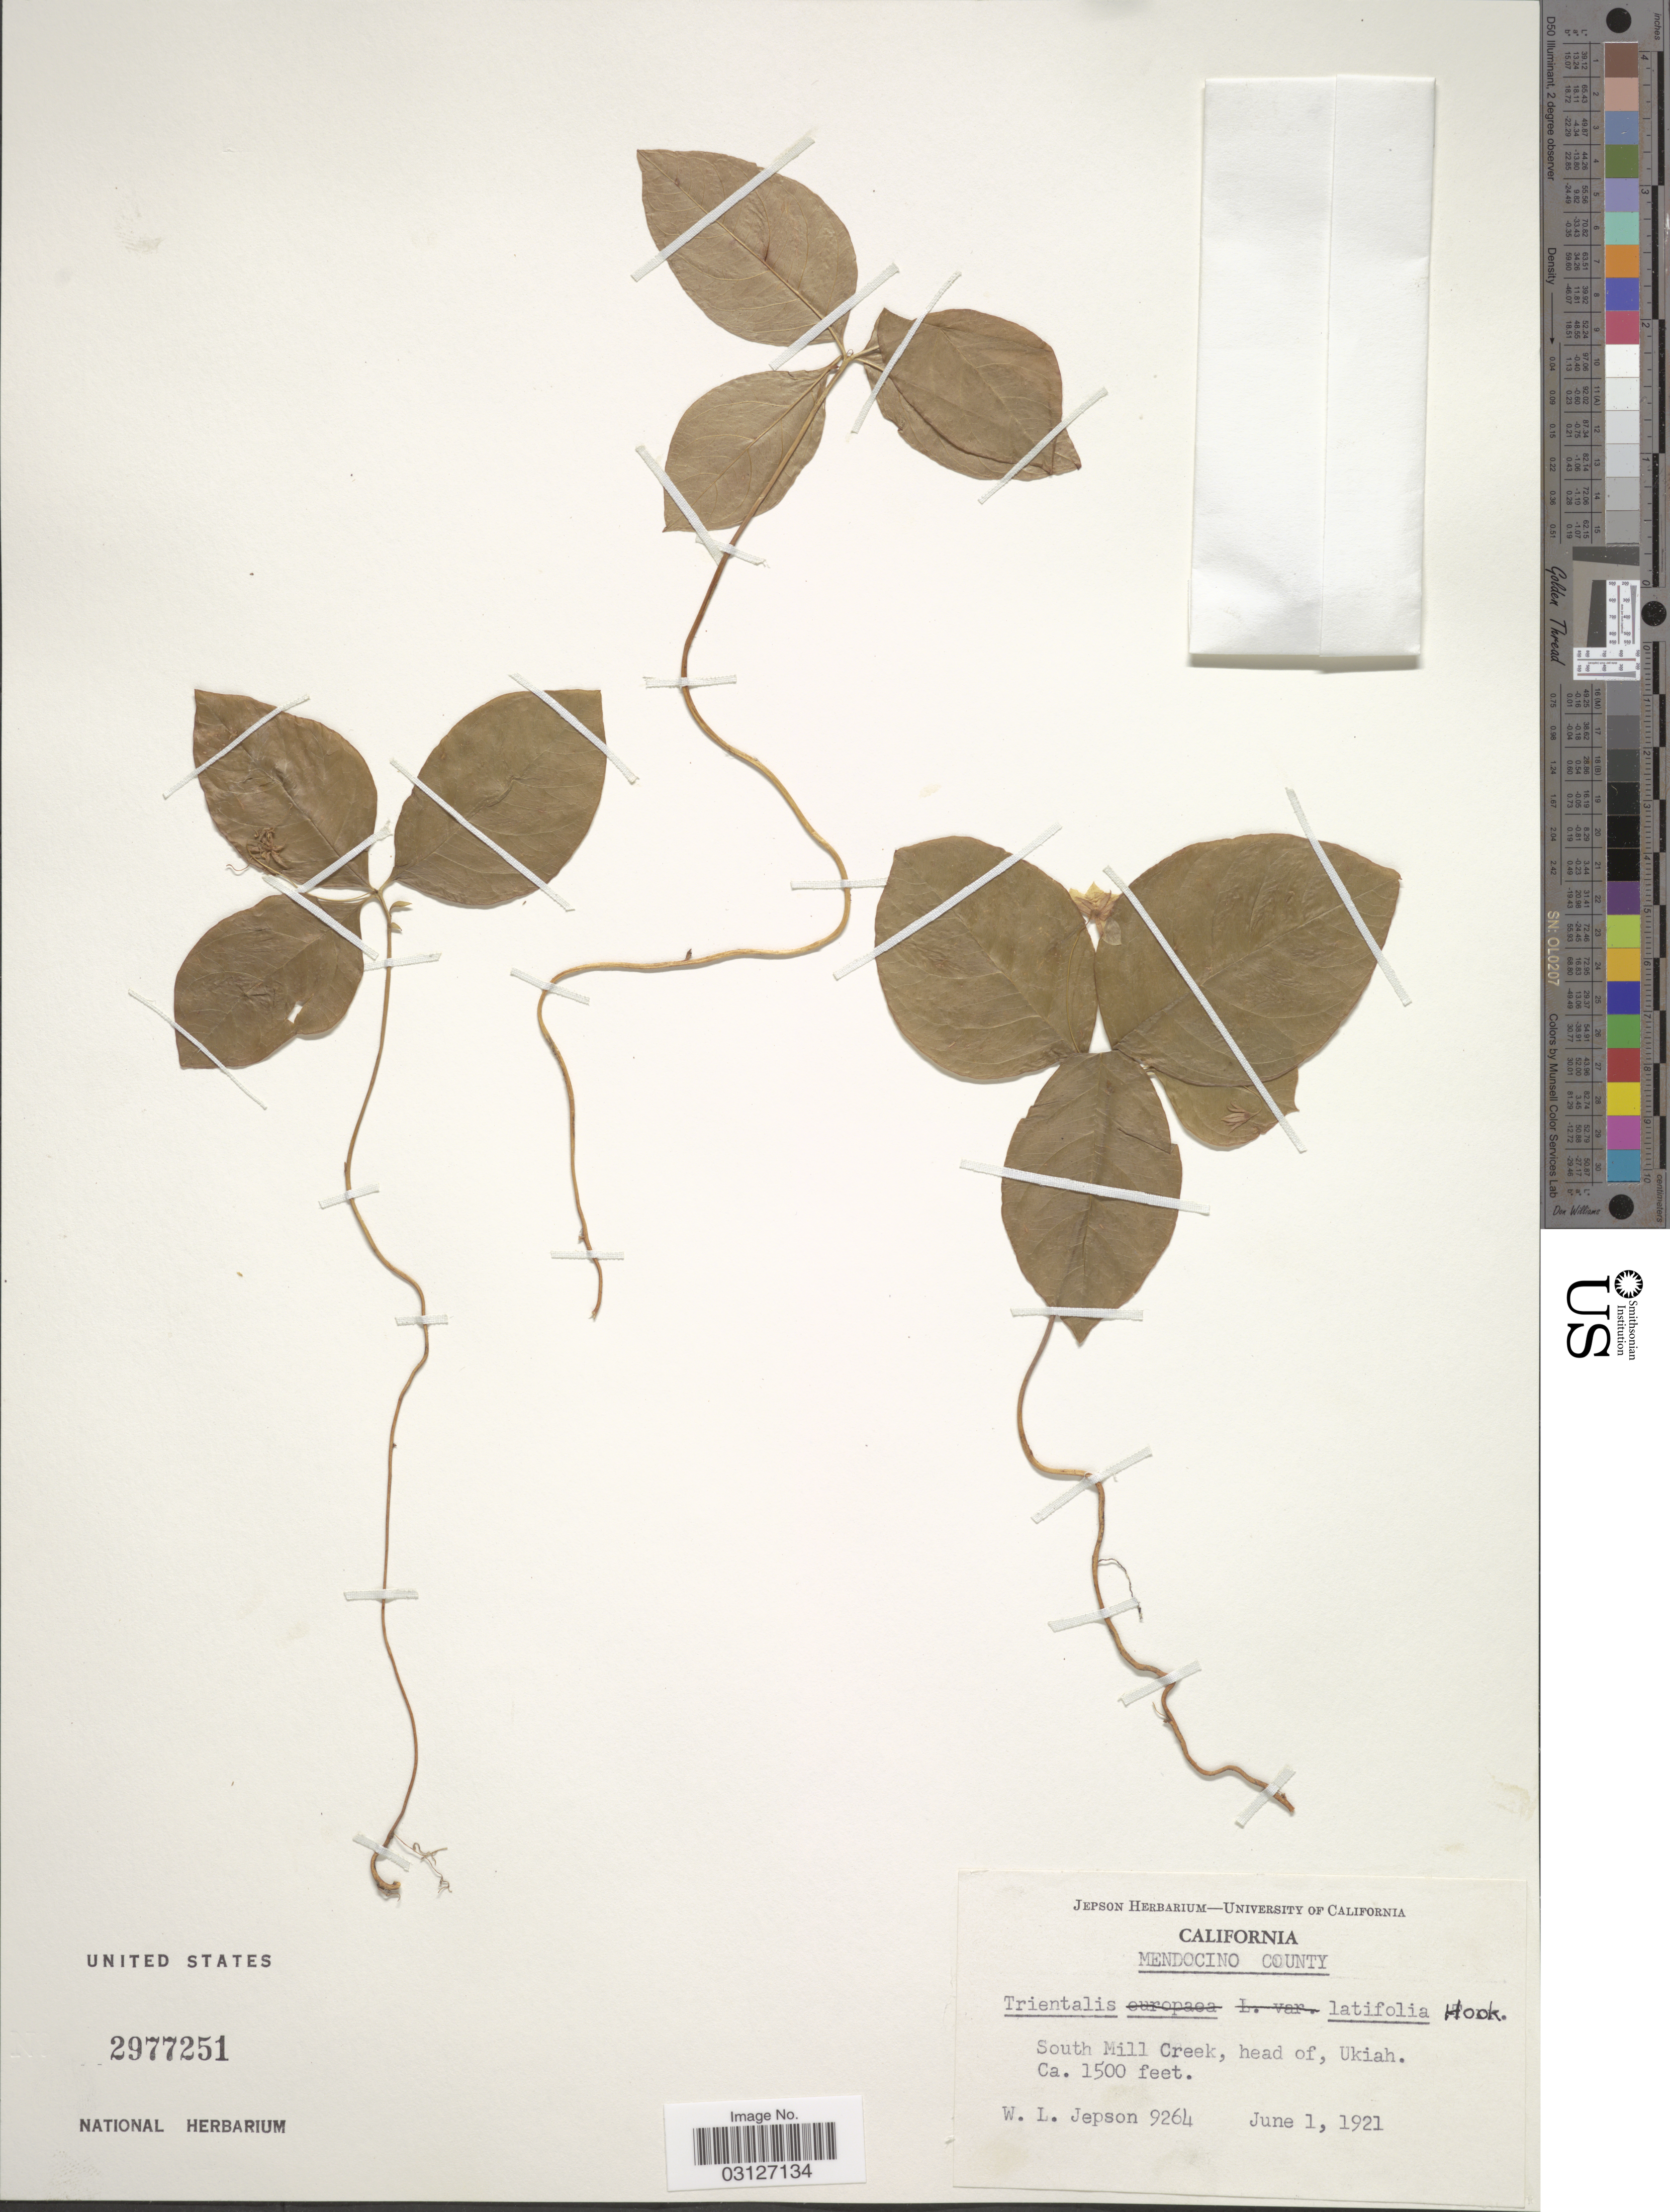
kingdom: Plantae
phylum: Tracheophyta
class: Magnoliopsida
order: Ericales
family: Primulaceae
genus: Trientalis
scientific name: Trientalis latifolia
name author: Hook.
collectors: W. L. Jepson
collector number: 9264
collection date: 1921-06-01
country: United States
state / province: California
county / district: Mendocino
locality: Mendocino County, South Mill Creek, head of, Ukiah.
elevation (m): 457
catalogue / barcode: US 2977251